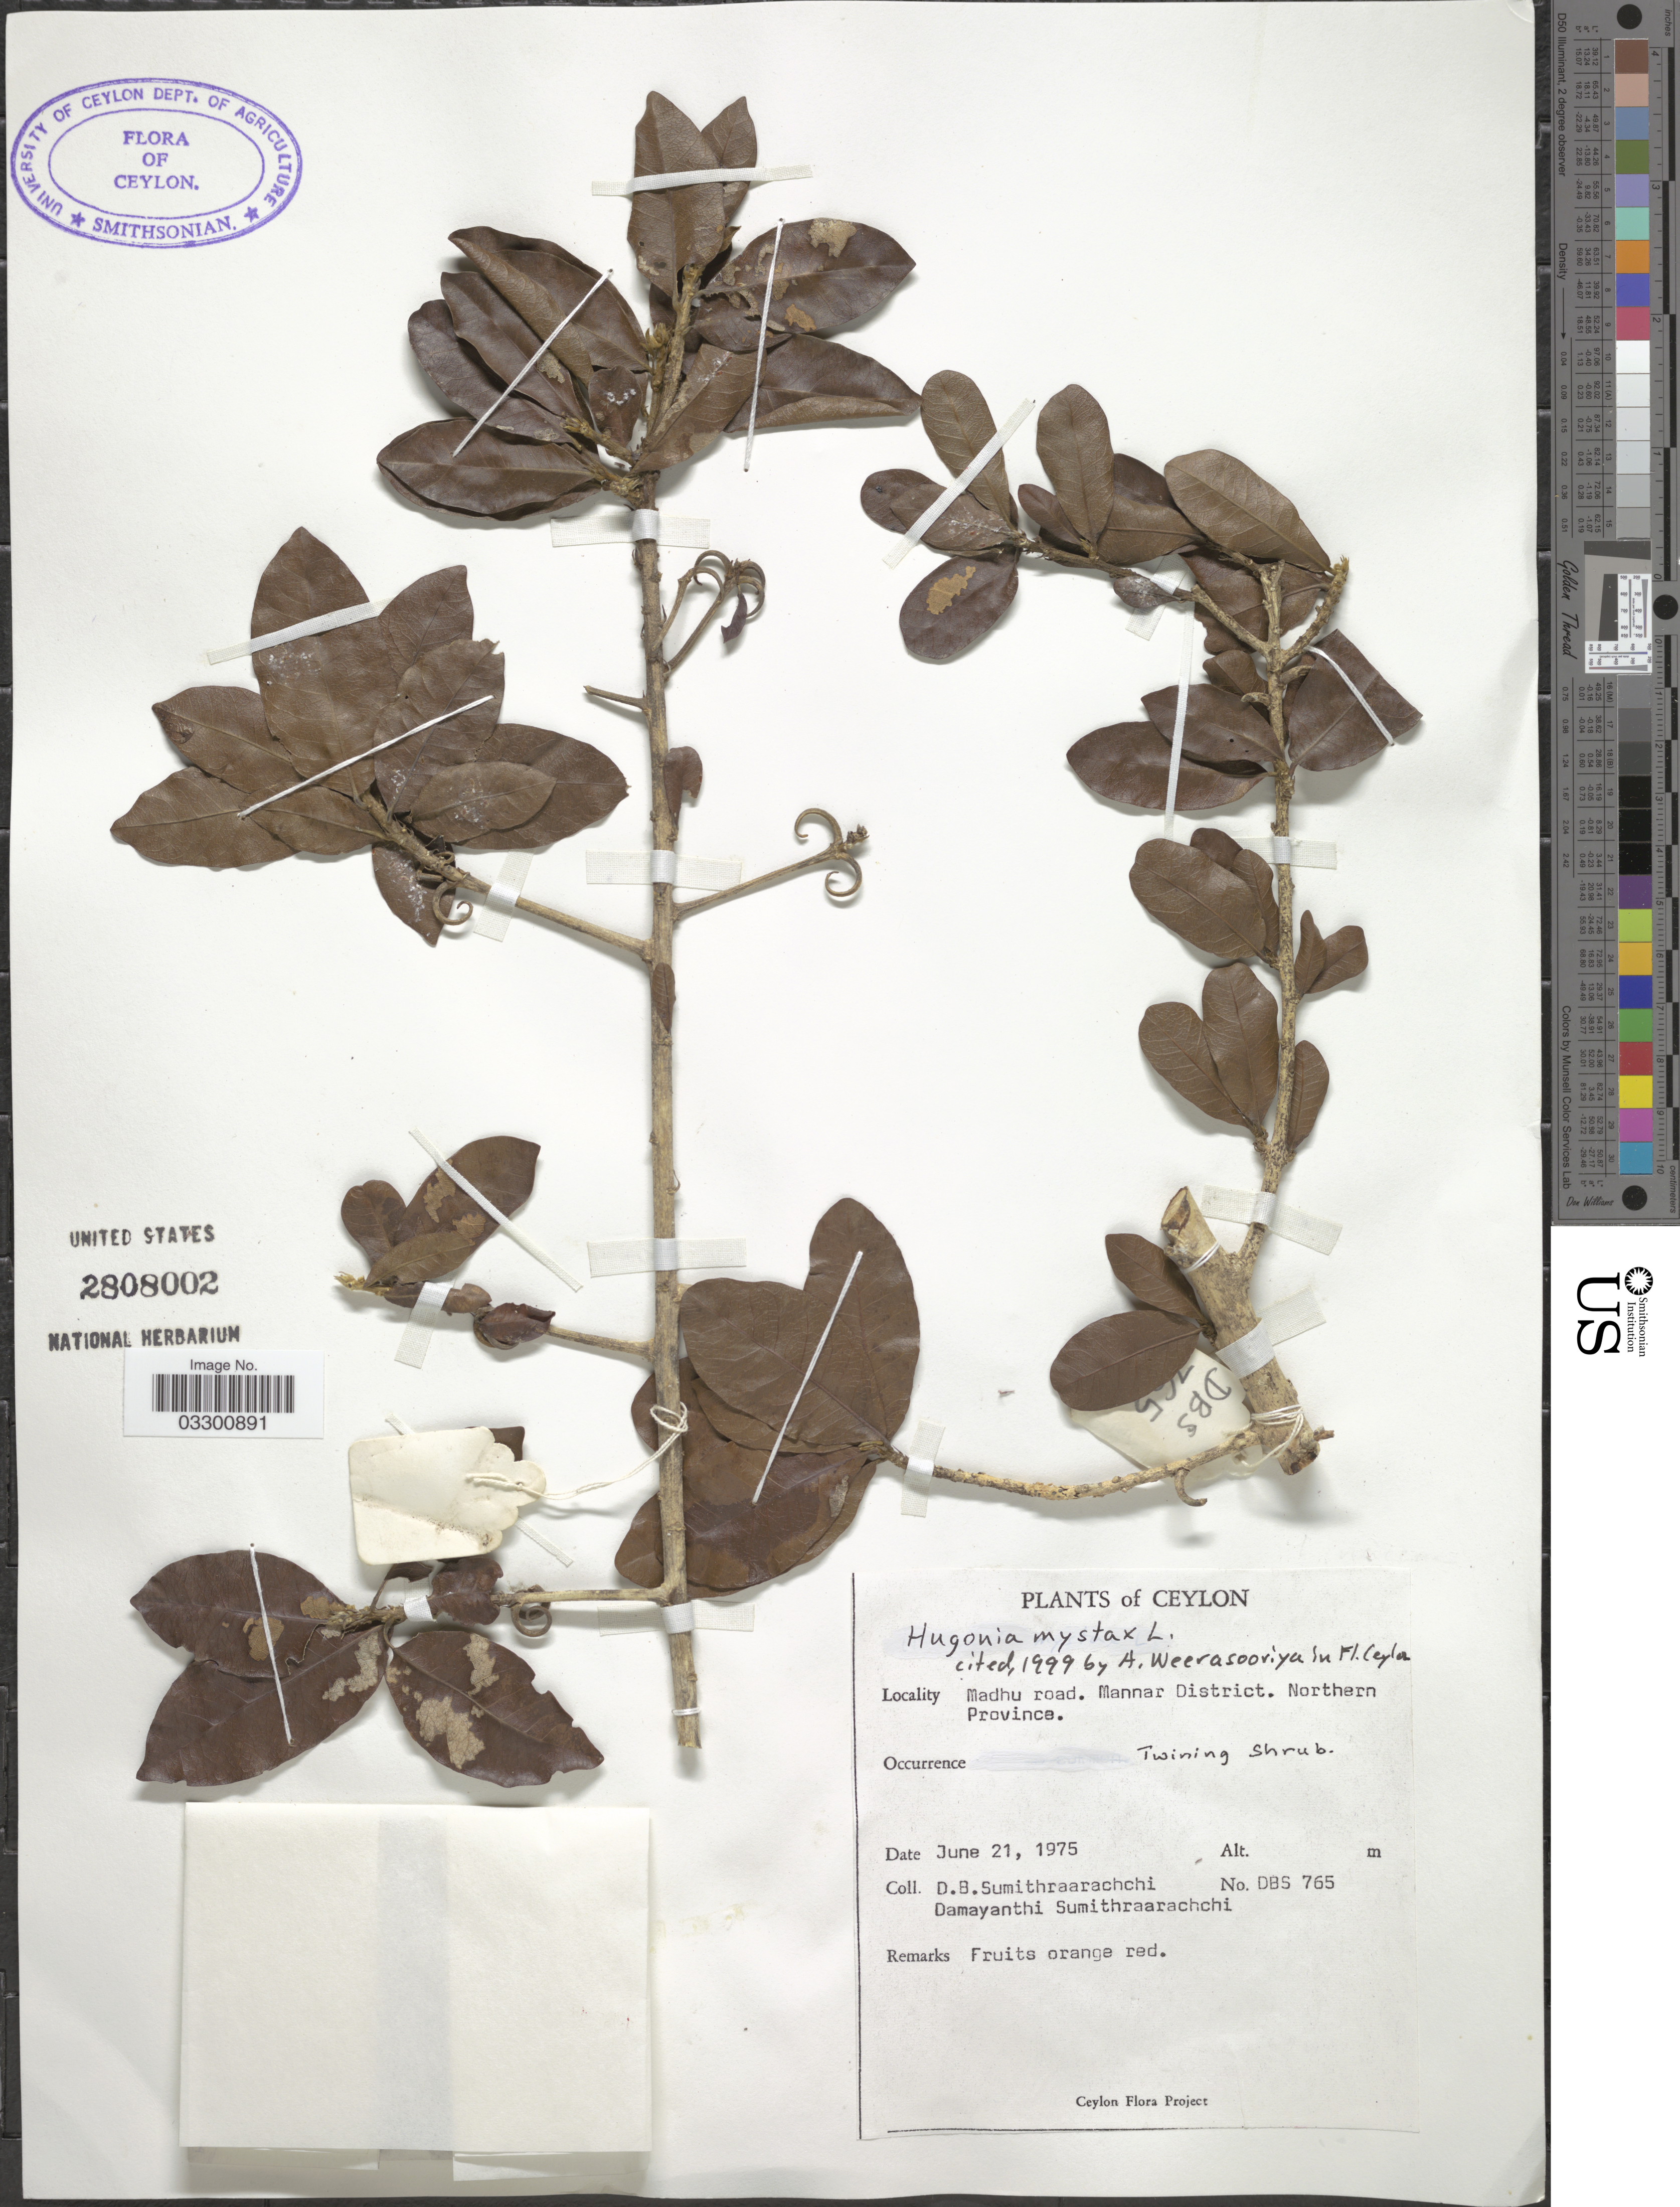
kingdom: Plantae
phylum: Tracheophyta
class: Magnoliopsida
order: Malpighiales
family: Linaceae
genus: Hugonia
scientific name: Hugonia mystax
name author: L.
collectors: D. B. Sumithraarachchi & D. Sumithraarachchi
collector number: DBS765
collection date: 1975-06-21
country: Sri Lanka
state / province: Northern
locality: Ceylon, Madhu road. Mannar District. Northern Province.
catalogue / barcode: US 2808002